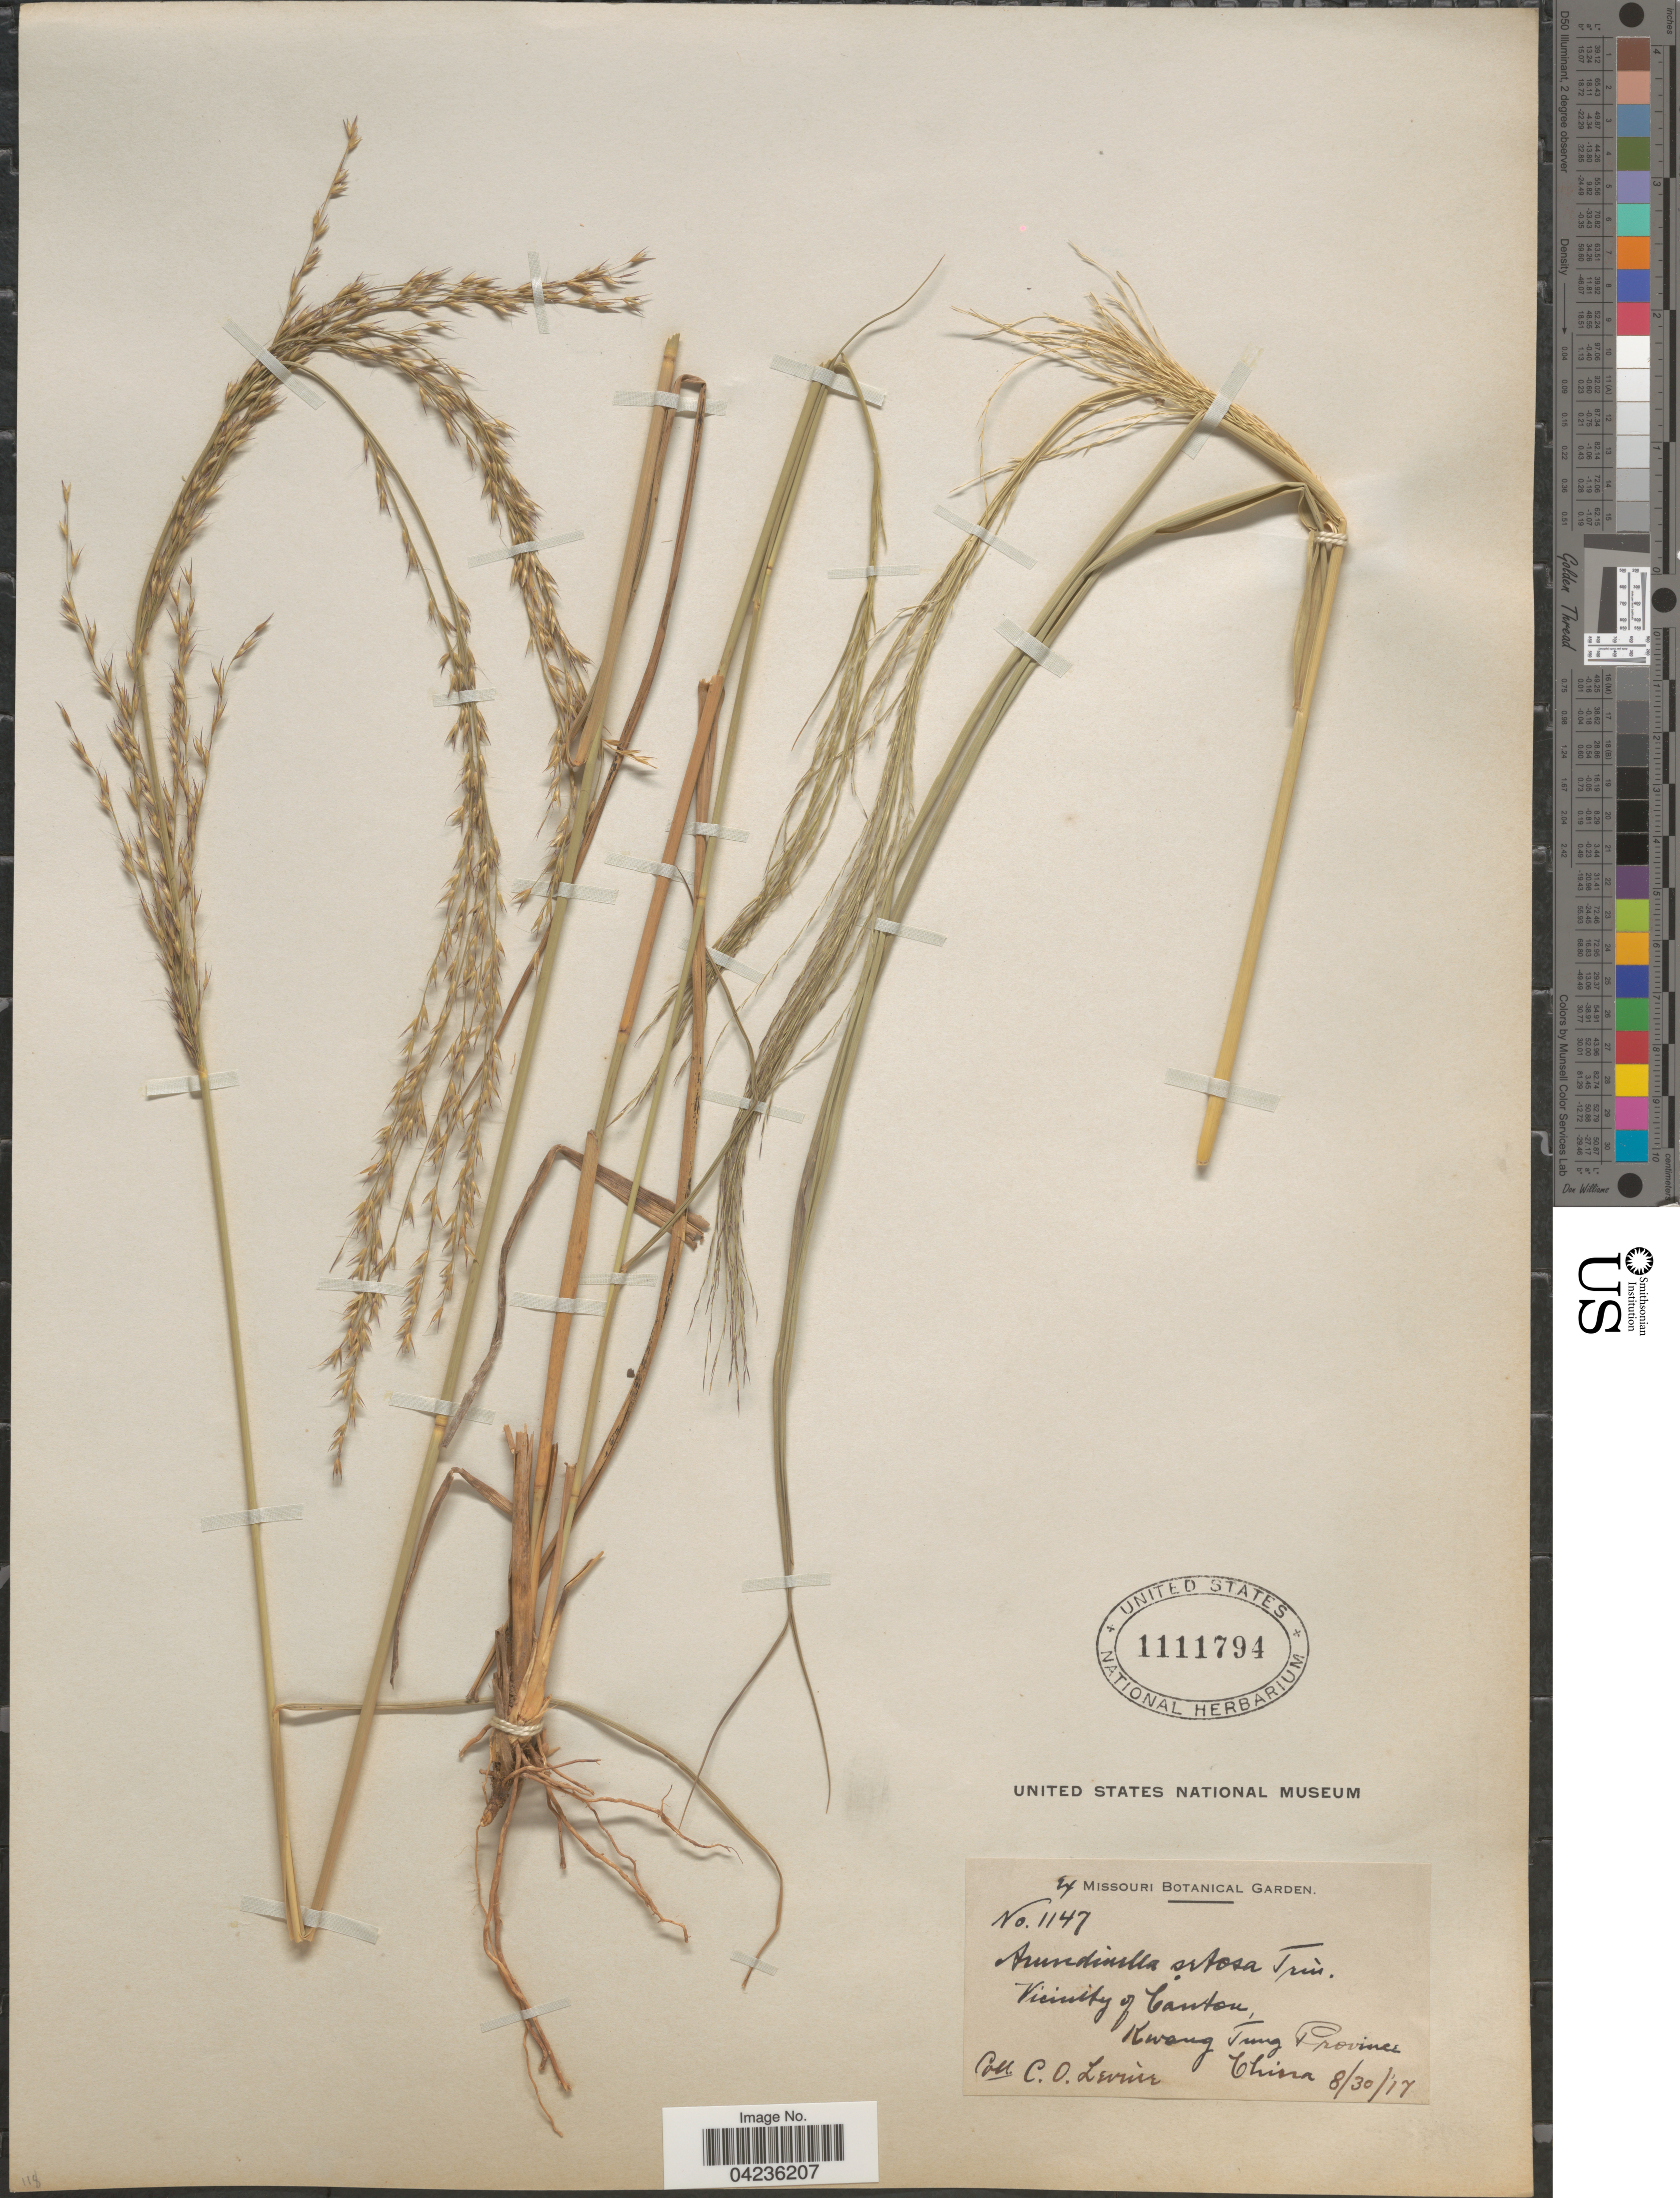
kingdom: Plantae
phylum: Tracheophyta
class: Liliopsida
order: Poales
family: Poaceae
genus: Arundinella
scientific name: Arundinella setosa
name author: Trin.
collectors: C. O. Levine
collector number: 1147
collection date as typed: Transcribed d/m/y: 30/8/17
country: China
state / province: Guangdong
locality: Vicinity of Canton, Kwang Tung Province.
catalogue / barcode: US 1111794